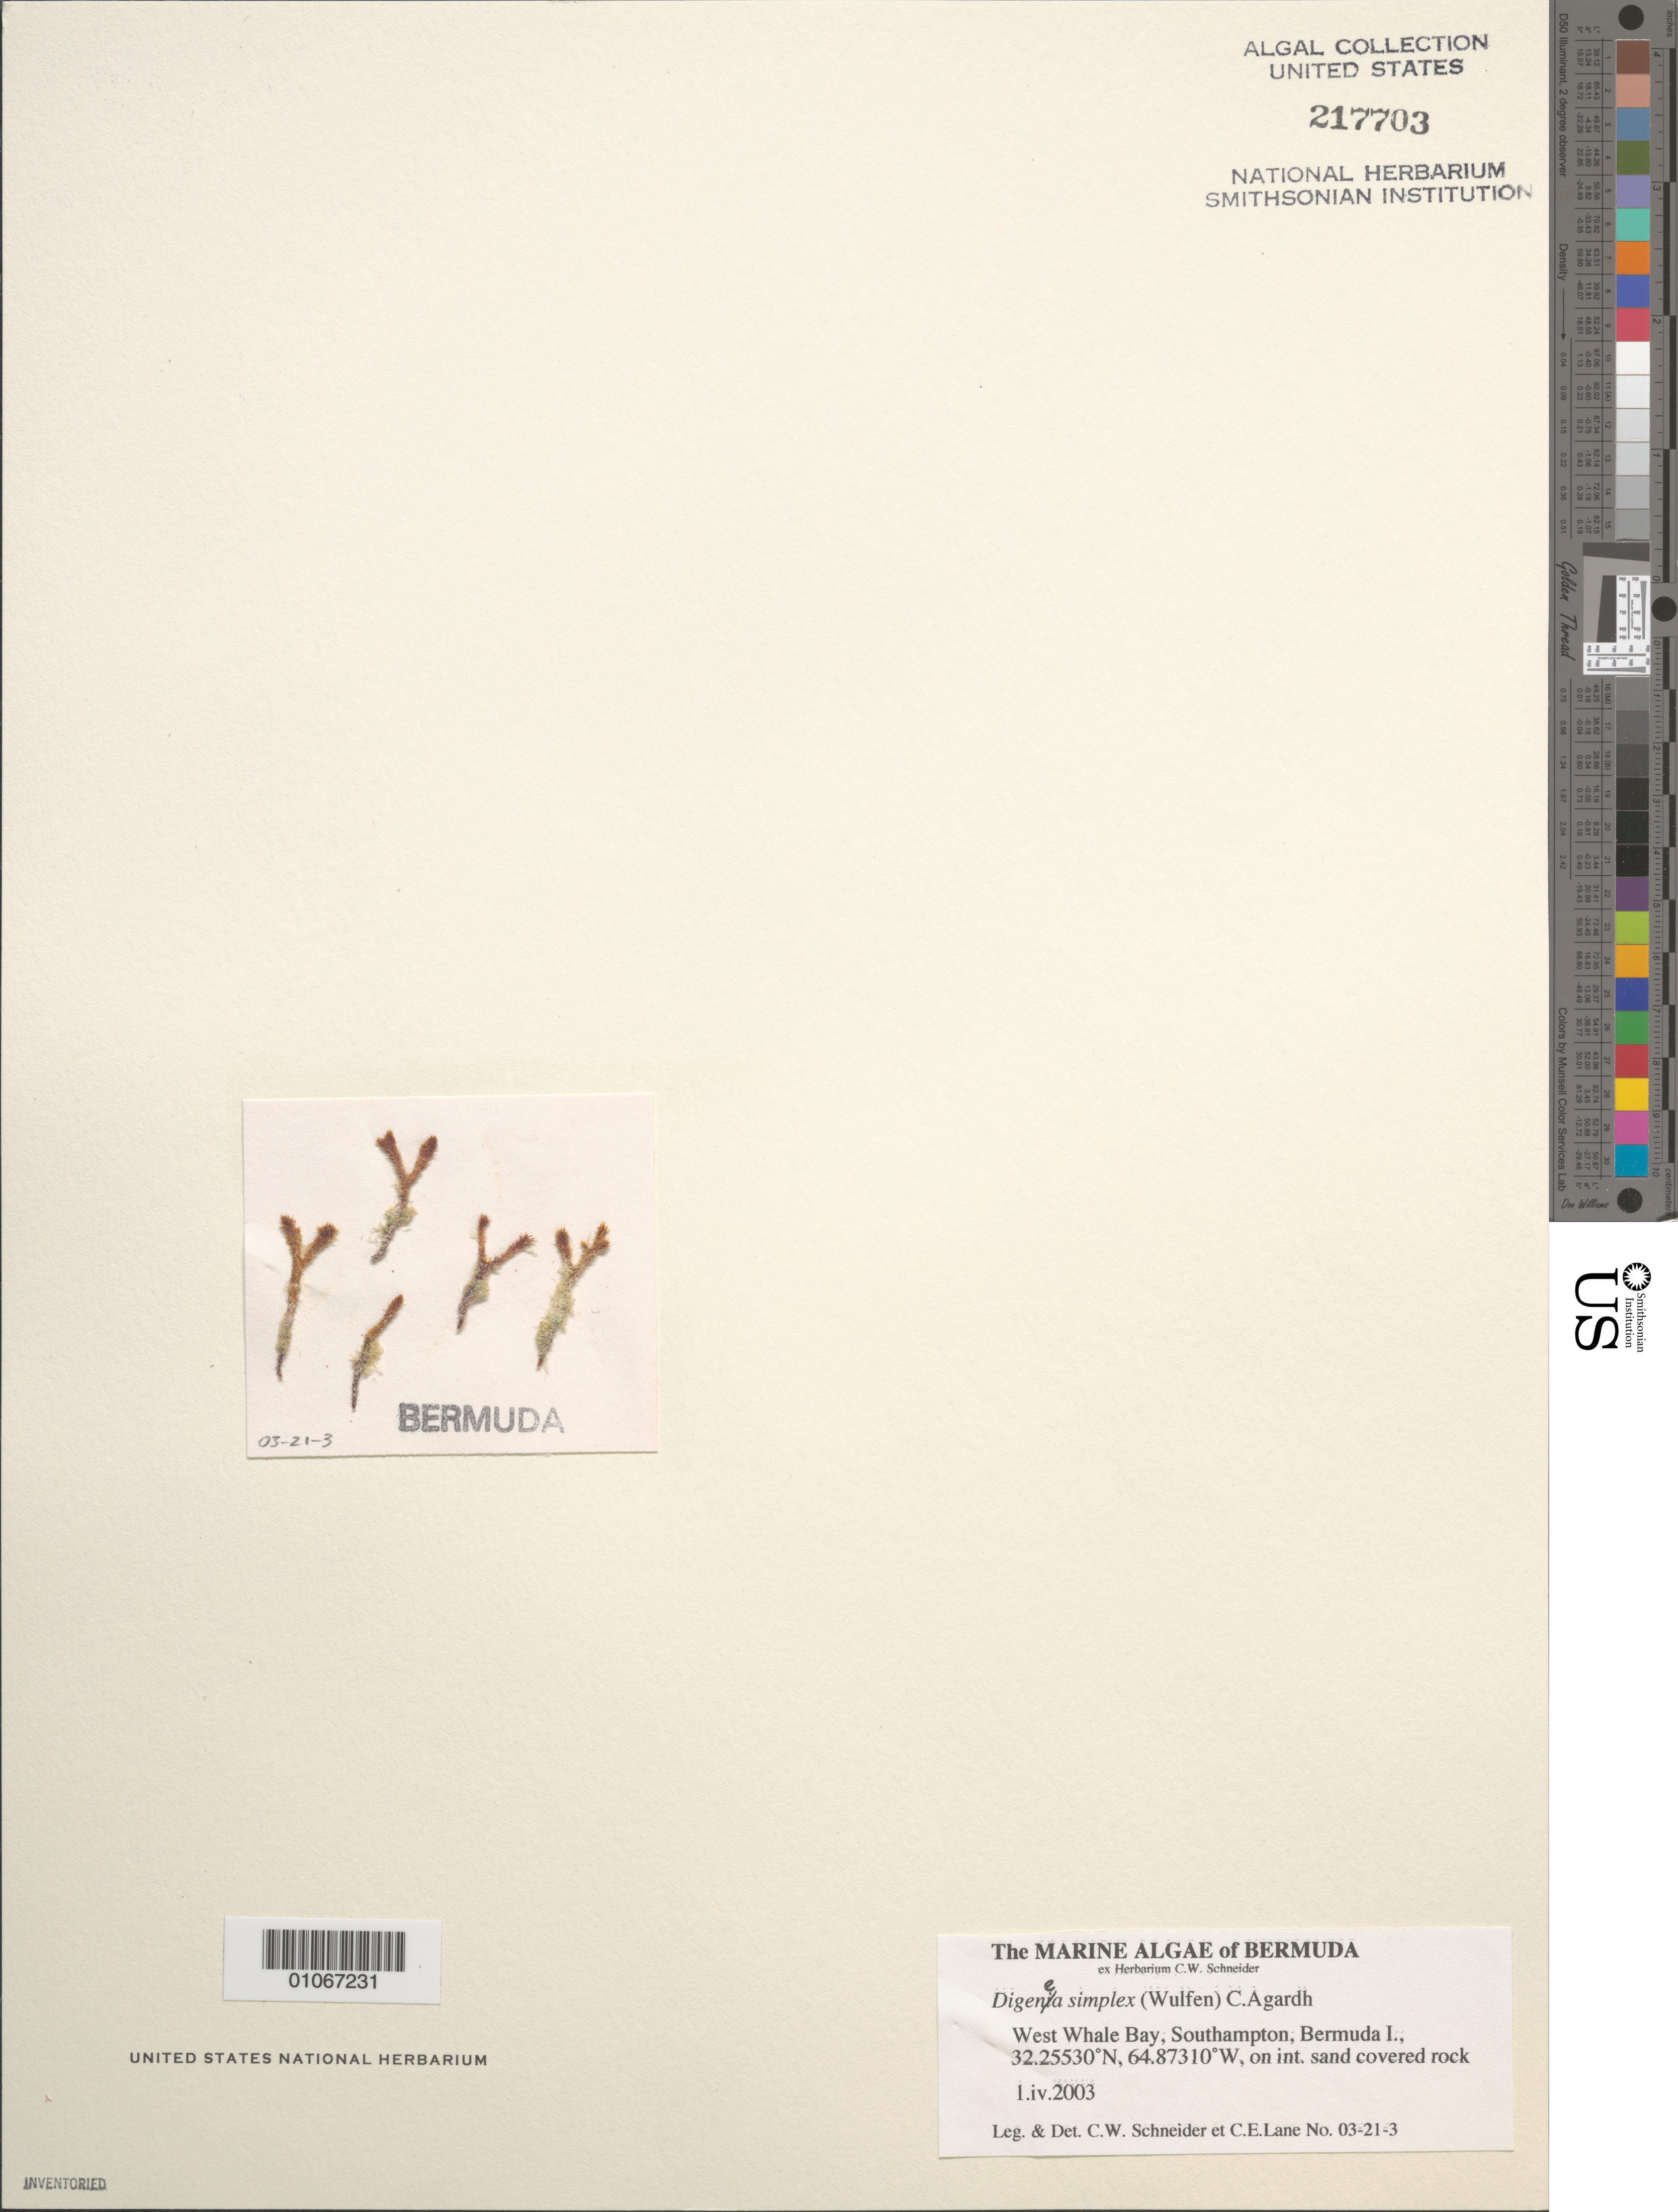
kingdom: Plantae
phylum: Rhodophyta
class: Florideophyceae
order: Ceramiales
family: Rhodomelaceae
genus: Digenea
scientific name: Digenea simplex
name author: (Wulfen) C. Agardh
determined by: Schneider, C. W.; Lane, C. E.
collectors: C. W. Schneider & C. E. Lane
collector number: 03-21-3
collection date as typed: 01 Apr 2003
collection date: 2003-04-01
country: Bermuda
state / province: Southampton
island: Bermuda Island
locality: West Whale Bay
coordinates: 32.25530 N, 64.87310 W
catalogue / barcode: US 217703